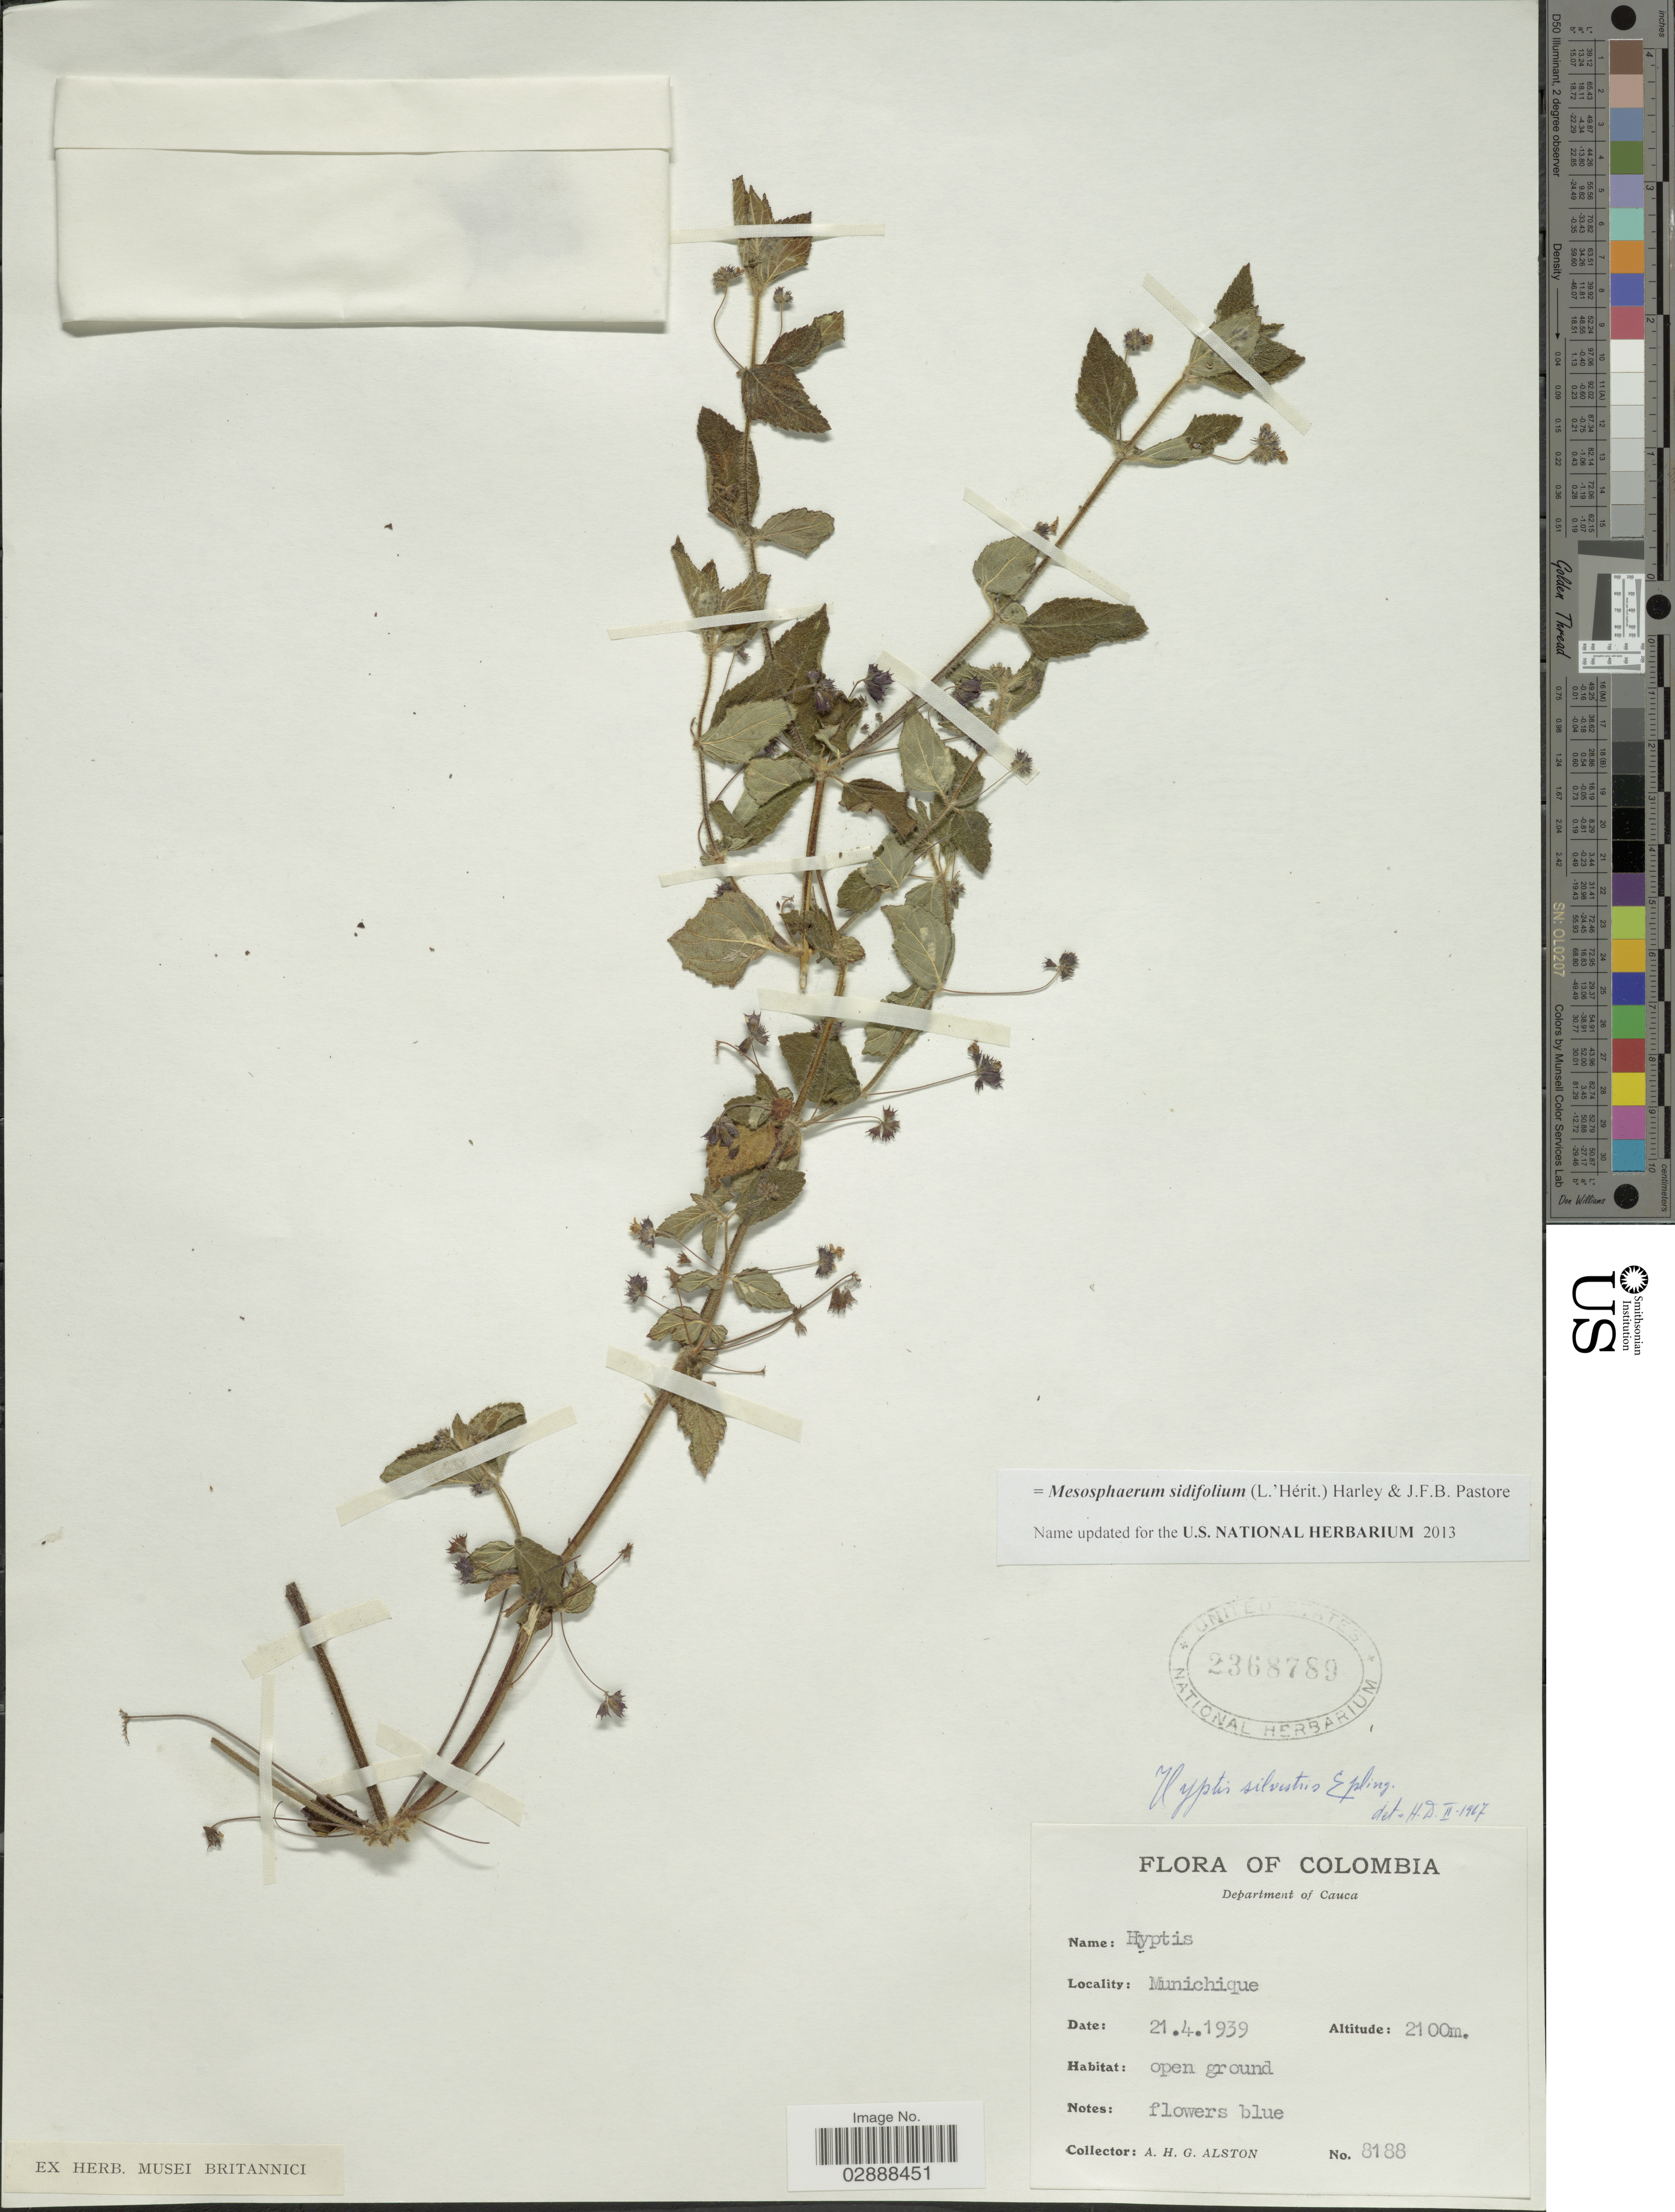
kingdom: Plantae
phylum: Tracheophyta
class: Magnoliopsida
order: Lamiales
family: Lamiaceae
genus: Mesosphaerum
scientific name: Mesosphaerum sidifolium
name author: (L'Hér.) Harley & J.F.B. Pastore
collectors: A. H. Alston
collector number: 8188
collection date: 1939-04-21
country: Colombia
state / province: Cauca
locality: Department of Cauca, Munichique.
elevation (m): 2100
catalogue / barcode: US 2368789